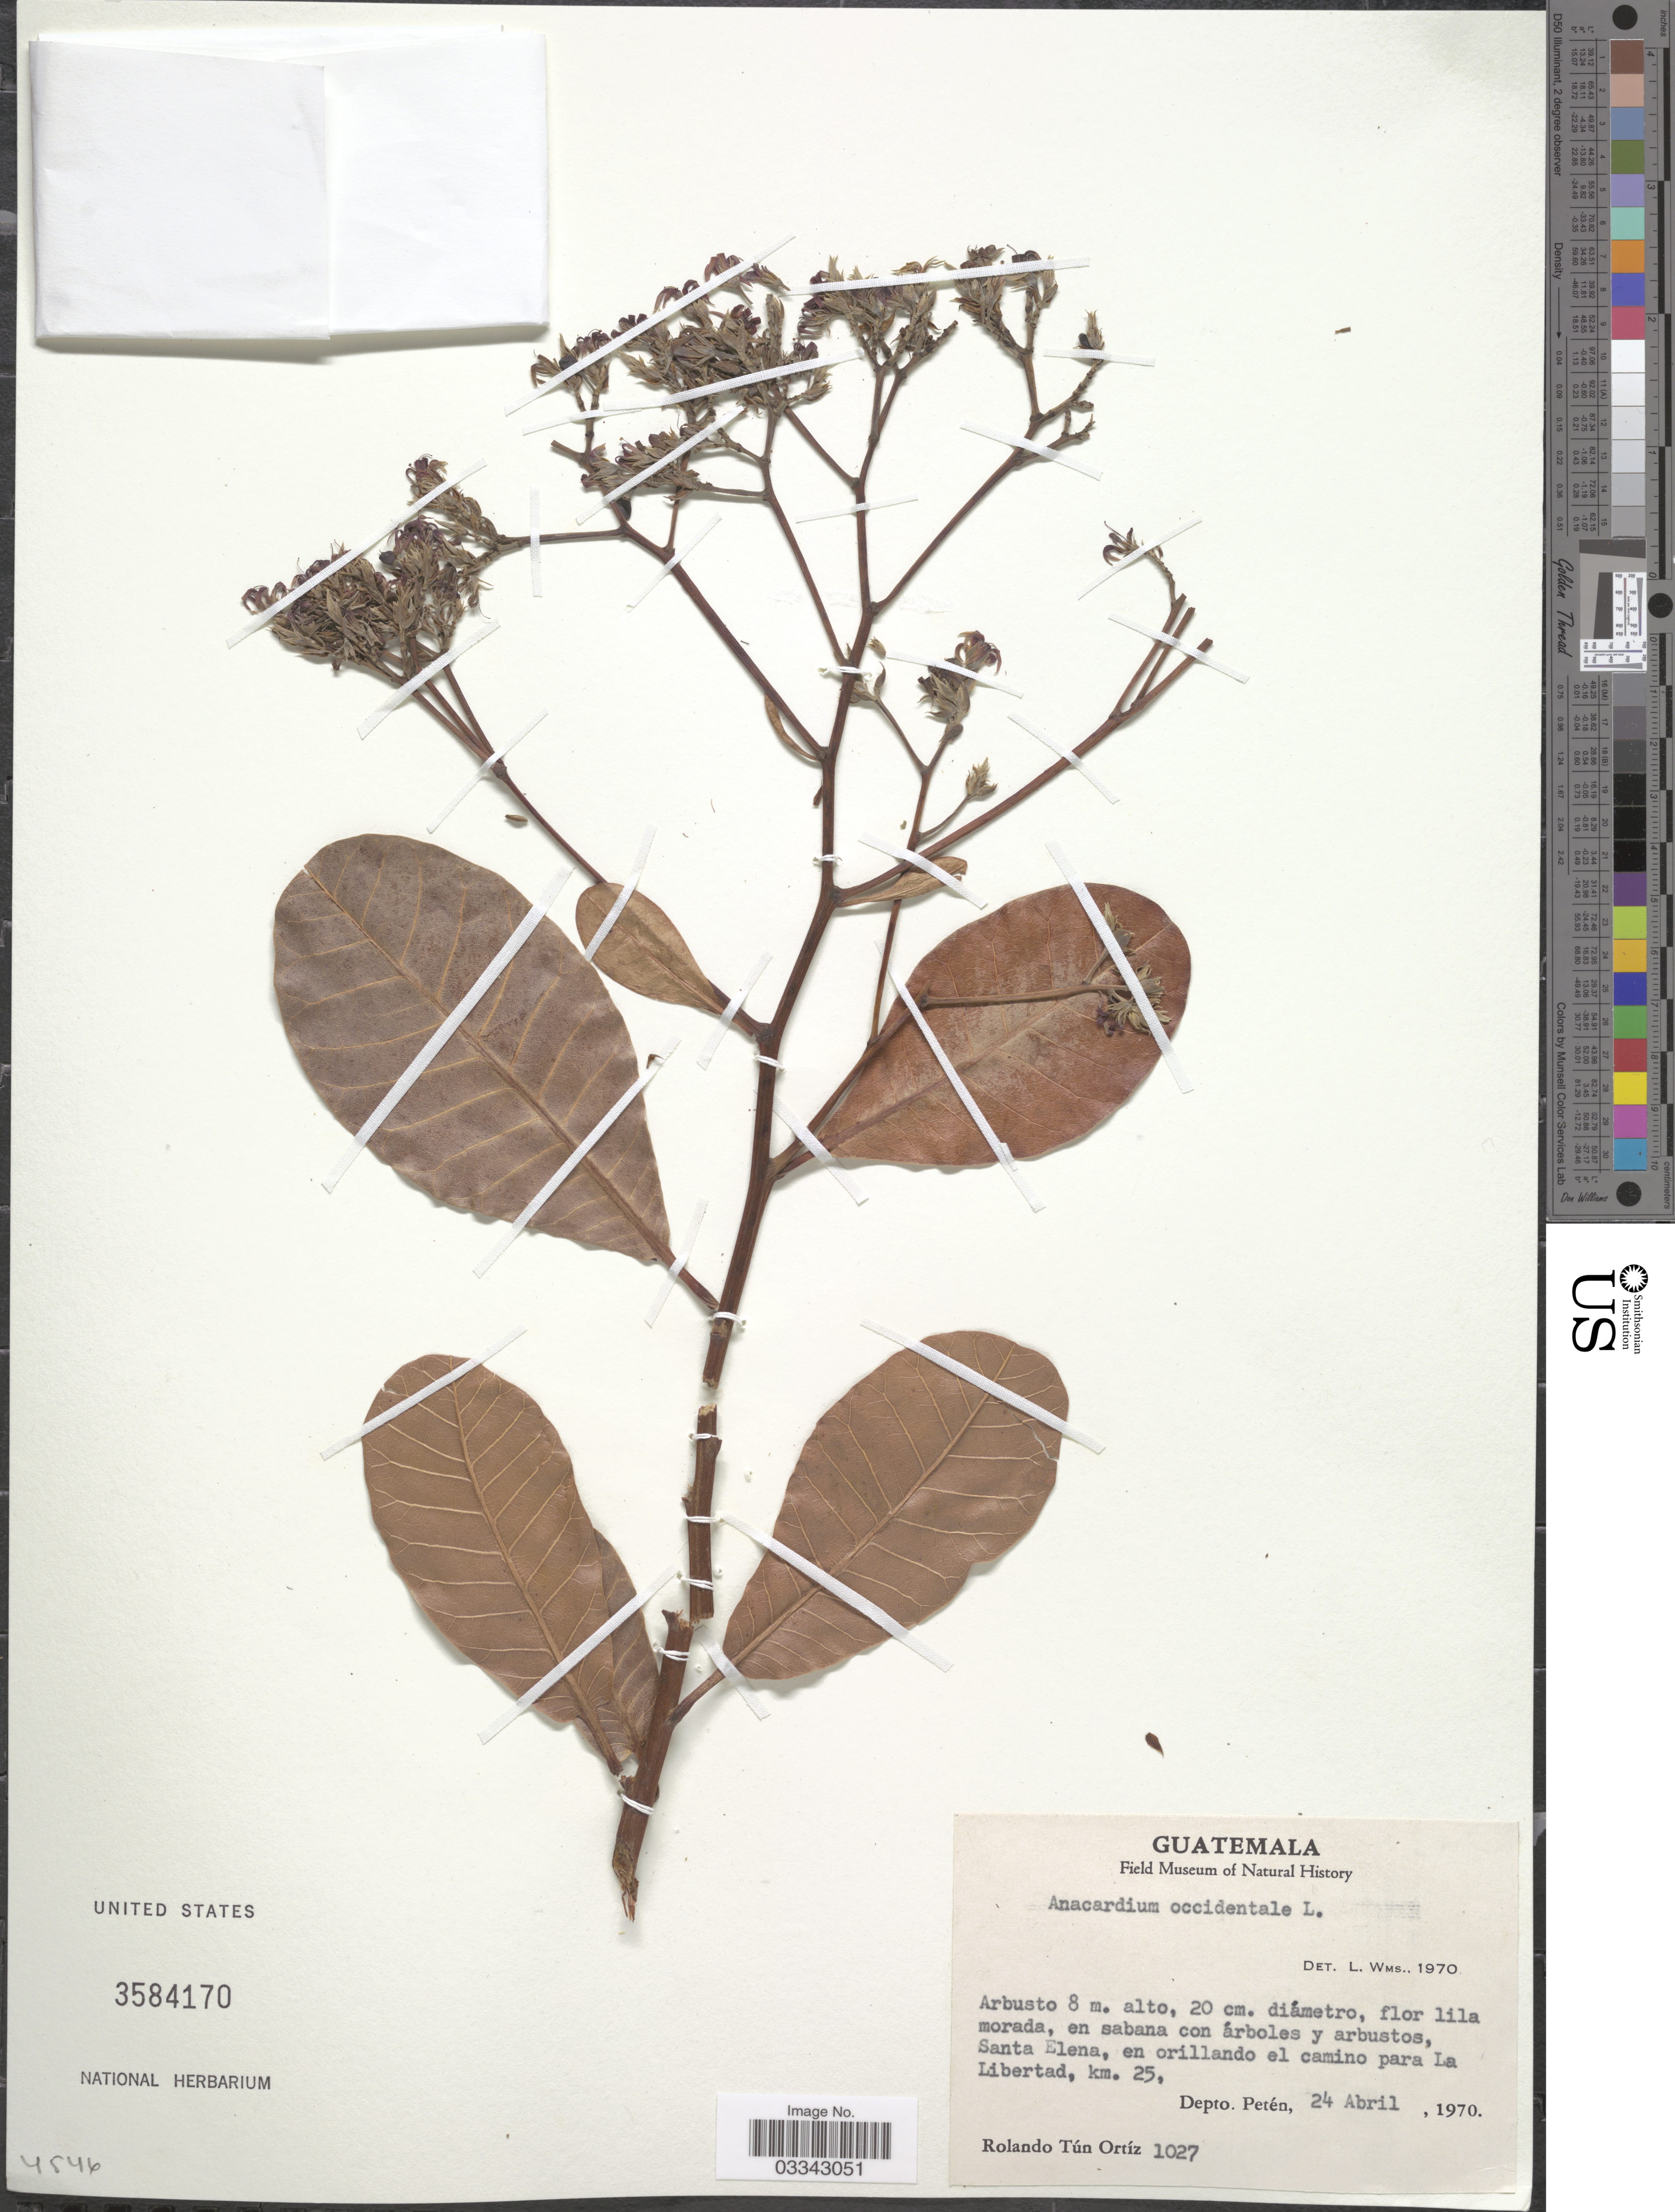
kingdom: Plantae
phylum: Tracheophyta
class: Magnoliopsida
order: Sapindales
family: Anacardiaceae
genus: Anacardium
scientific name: Anacardium occidentale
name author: L.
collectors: R. T. Ortíz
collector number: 1027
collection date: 1970-04-24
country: Guatemala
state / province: El Petén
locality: Santa Elena, en orillando el camino para La Libertad. Depto. Petén.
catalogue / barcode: US 3584170